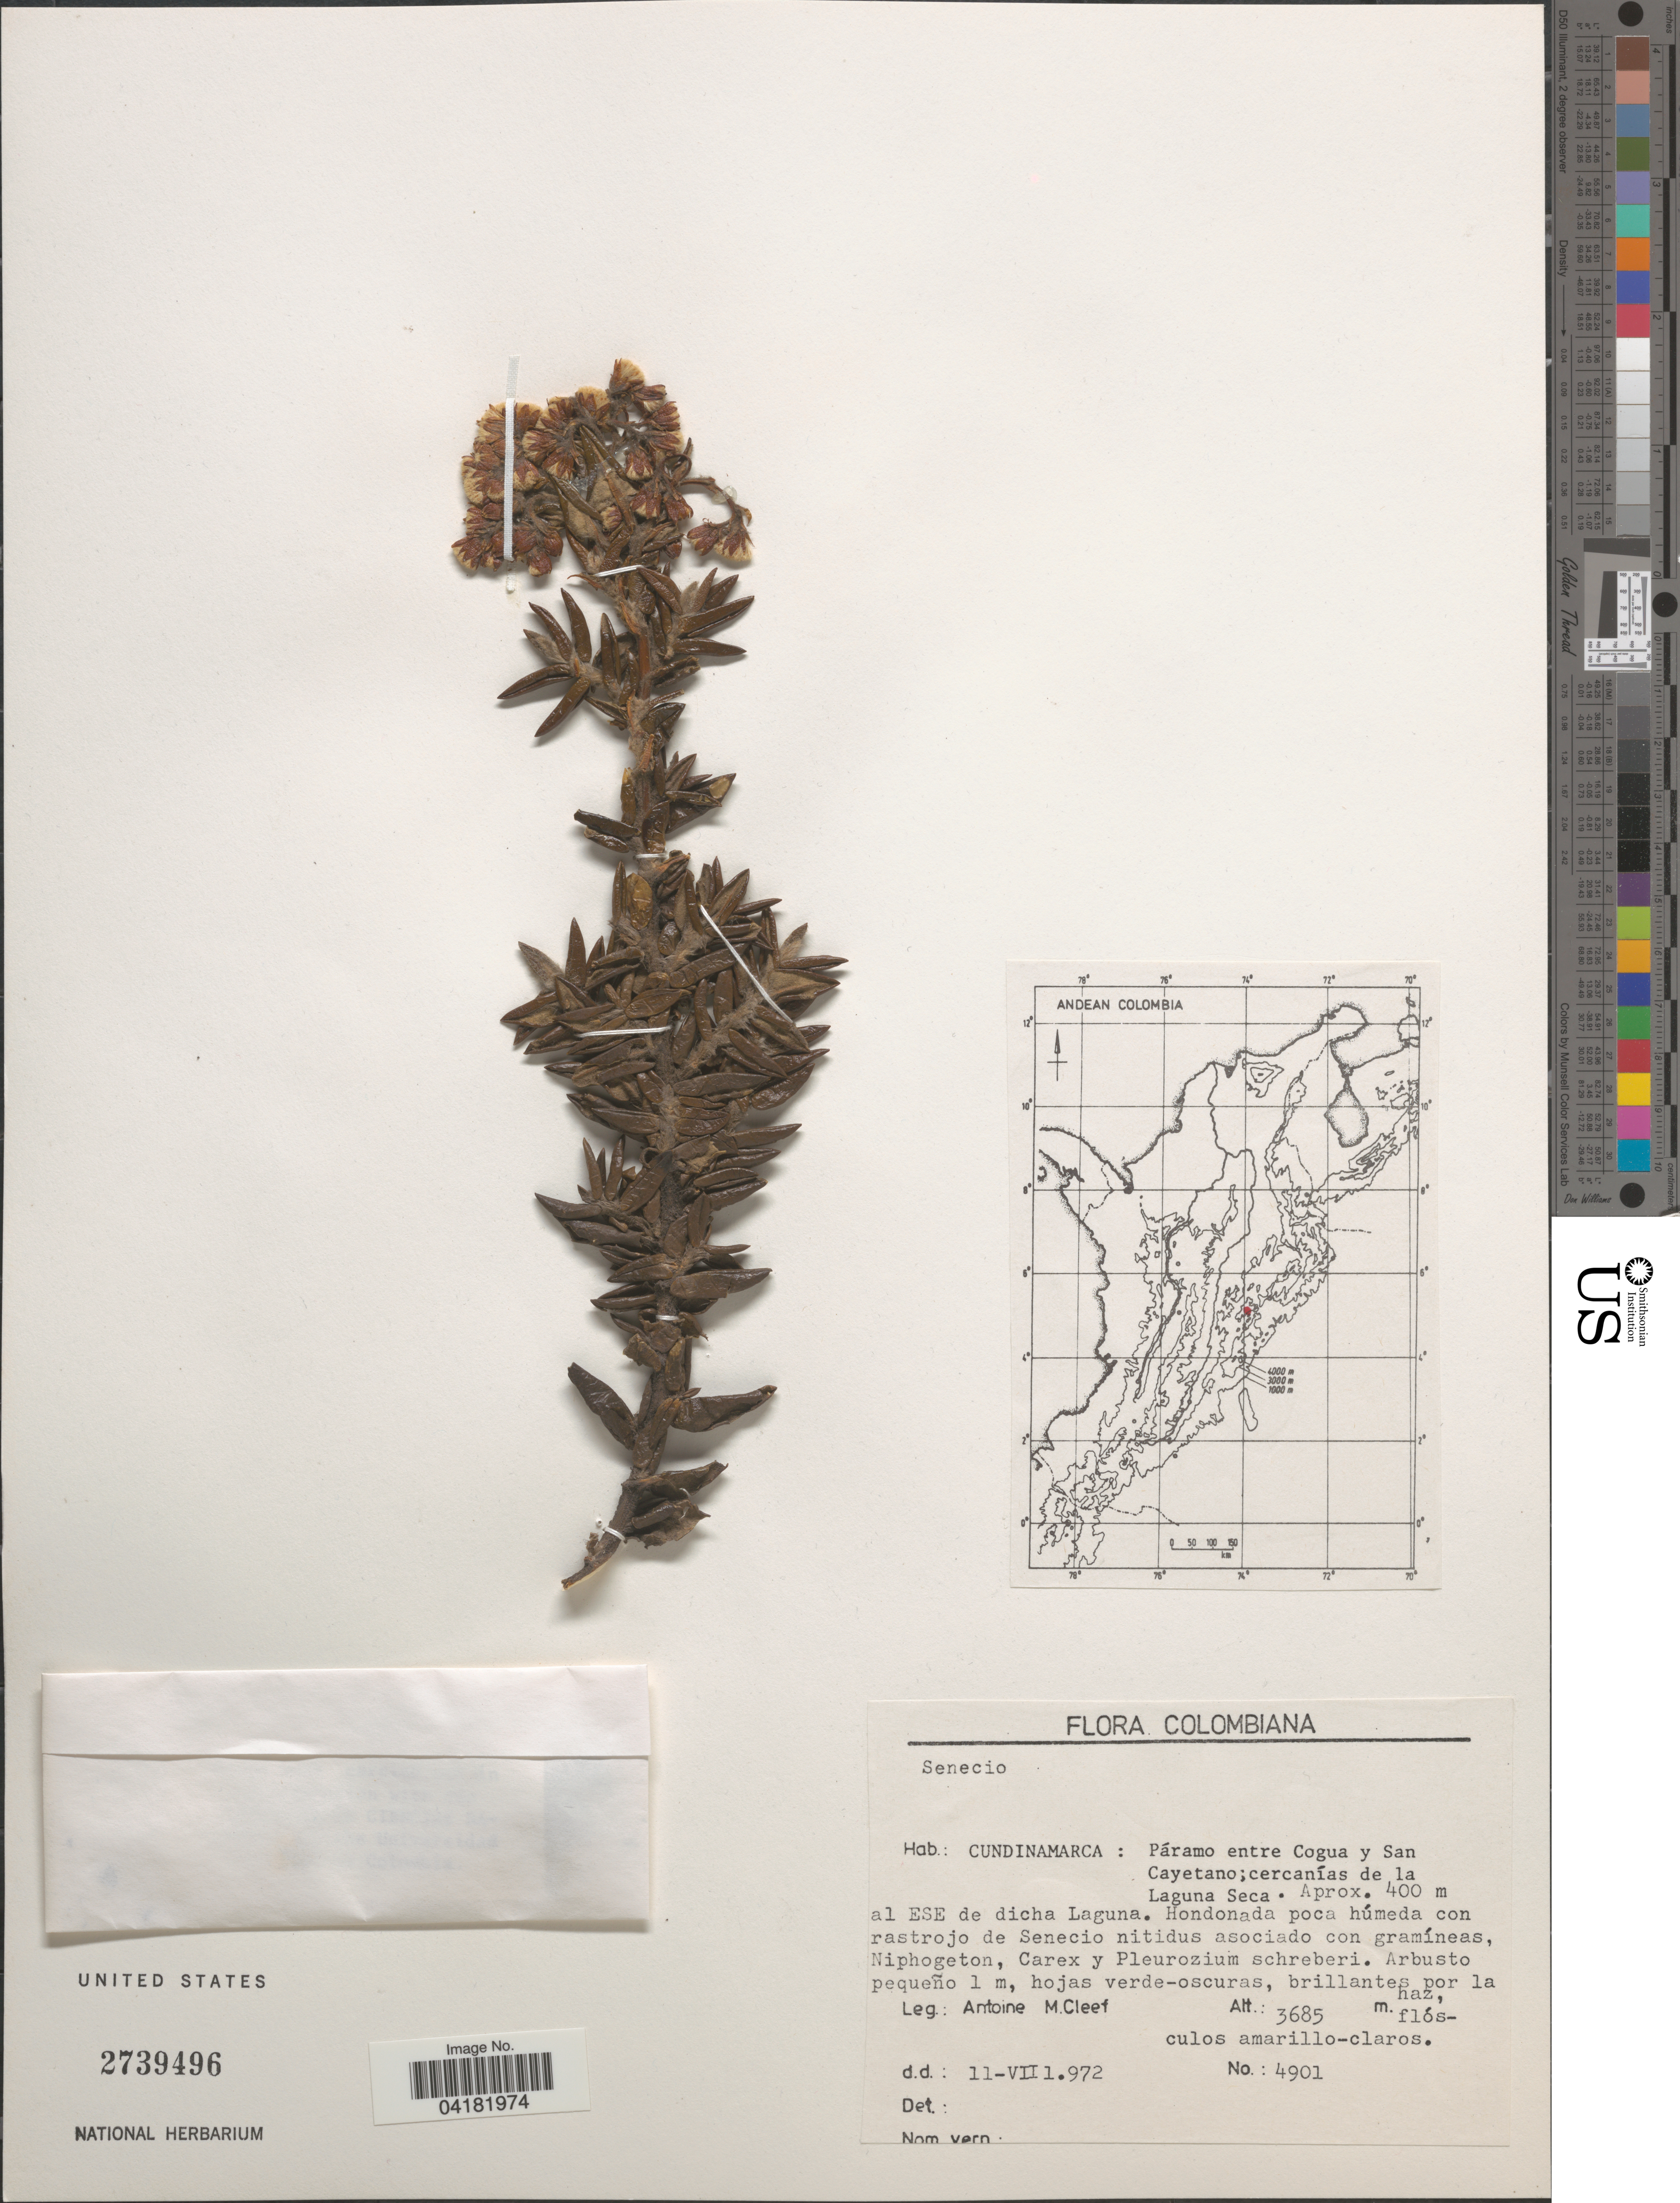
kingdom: Plantae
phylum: Tracheophyta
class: Magnoliopsida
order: Asterales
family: Asteraceae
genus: Senecio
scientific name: Senecio sp.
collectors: A. M. Cleef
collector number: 4901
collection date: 1972-07-11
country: Colombia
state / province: Cundinamarca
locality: Colombiana. Páramo entre Cogua y San Cayetano;cercanías de la Laguna Seca. Aprox. 400 m al ESE de dicha Laguna.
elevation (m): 3685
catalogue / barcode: US 2739496